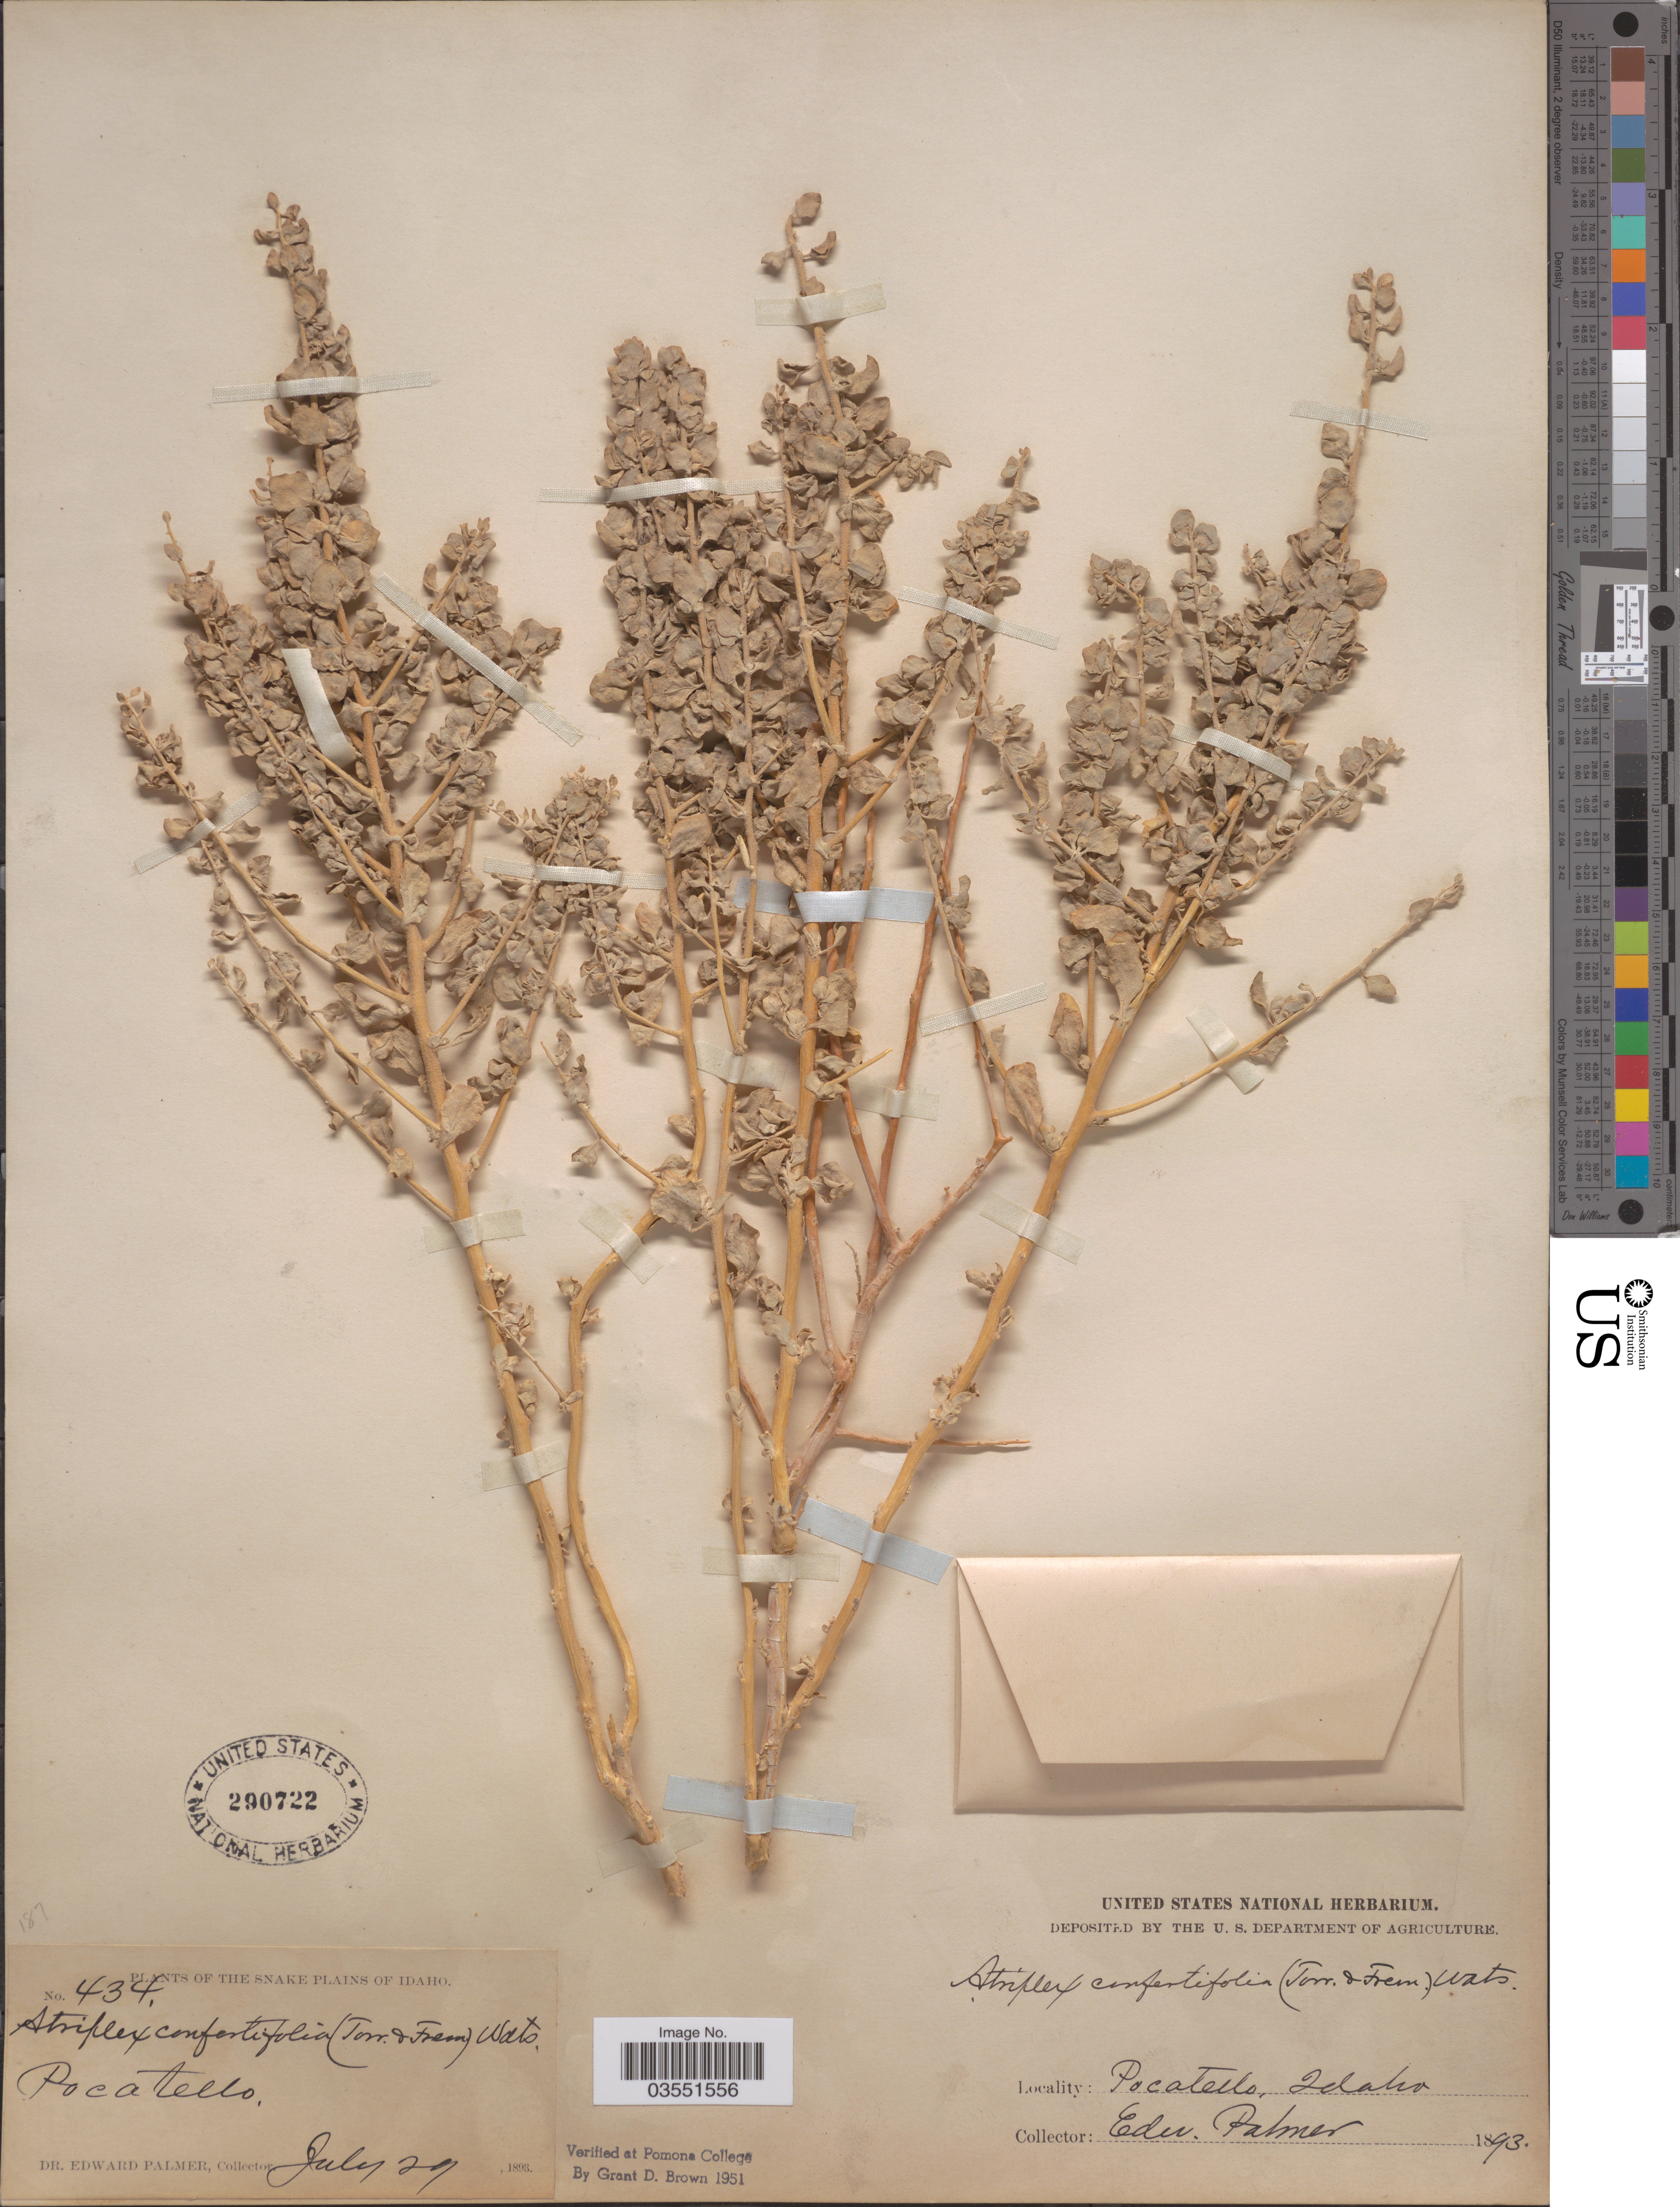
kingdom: Plantae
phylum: Tracheophyta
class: Magnoliopsida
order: Caryophyllales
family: Amaranthaceae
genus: Atriplex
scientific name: Atriplex confertifolia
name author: (Torr. & Frém.) S. Watson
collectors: E. Palmer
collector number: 434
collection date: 1893-07-29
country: United States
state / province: Idaho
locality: The Snake Plains. Pocatello.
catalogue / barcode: US 290722